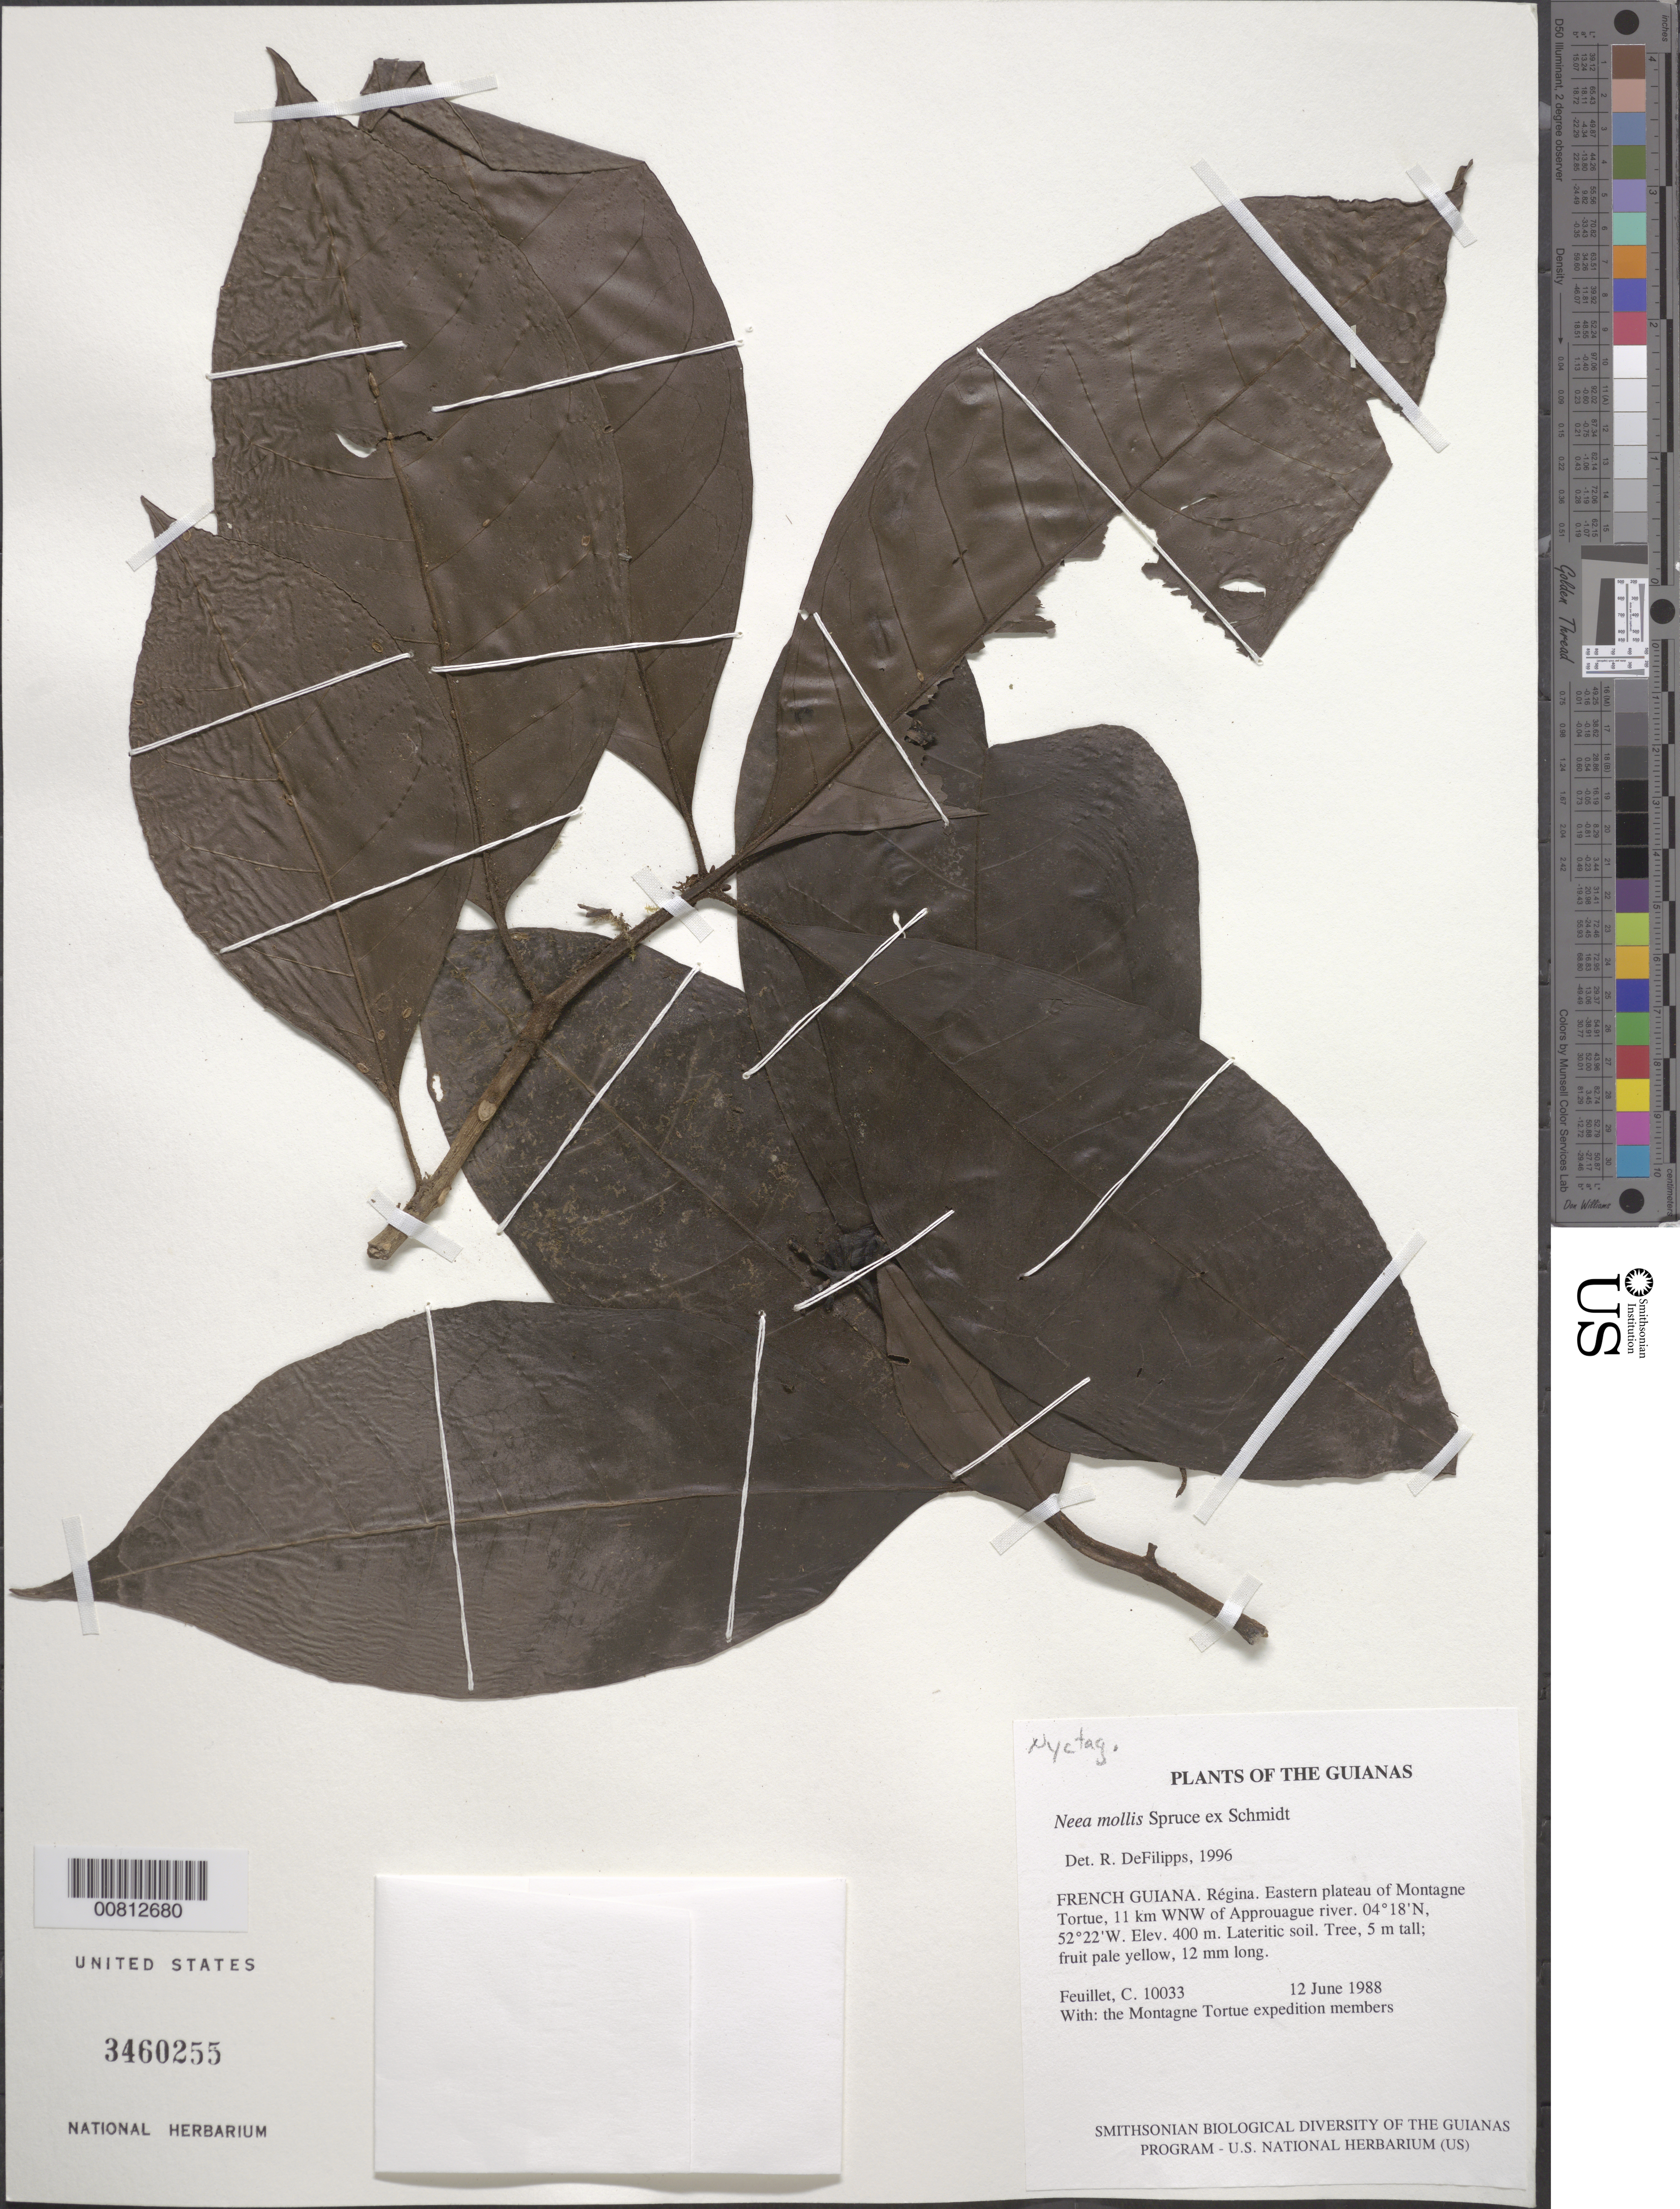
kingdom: Plantae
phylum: Tracheophyta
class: Magnoliopsida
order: Caryophyllales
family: Nyctaginaceae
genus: Neea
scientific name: Neea mollis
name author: Spruce ex J.A. Schmidt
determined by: DeFilipps, R. A.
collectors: C. Feuillet & Montagne Torte Exped. members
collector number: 10033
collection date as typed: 12 June 1988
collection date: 1988-06-12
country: French Guiana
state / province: Cayenne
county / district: Regina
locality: Eastern plateau of Montagne Tortue, 11 km WNW of Approuague river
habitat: Lateritic soil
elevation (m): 400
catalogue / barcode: US 3460255